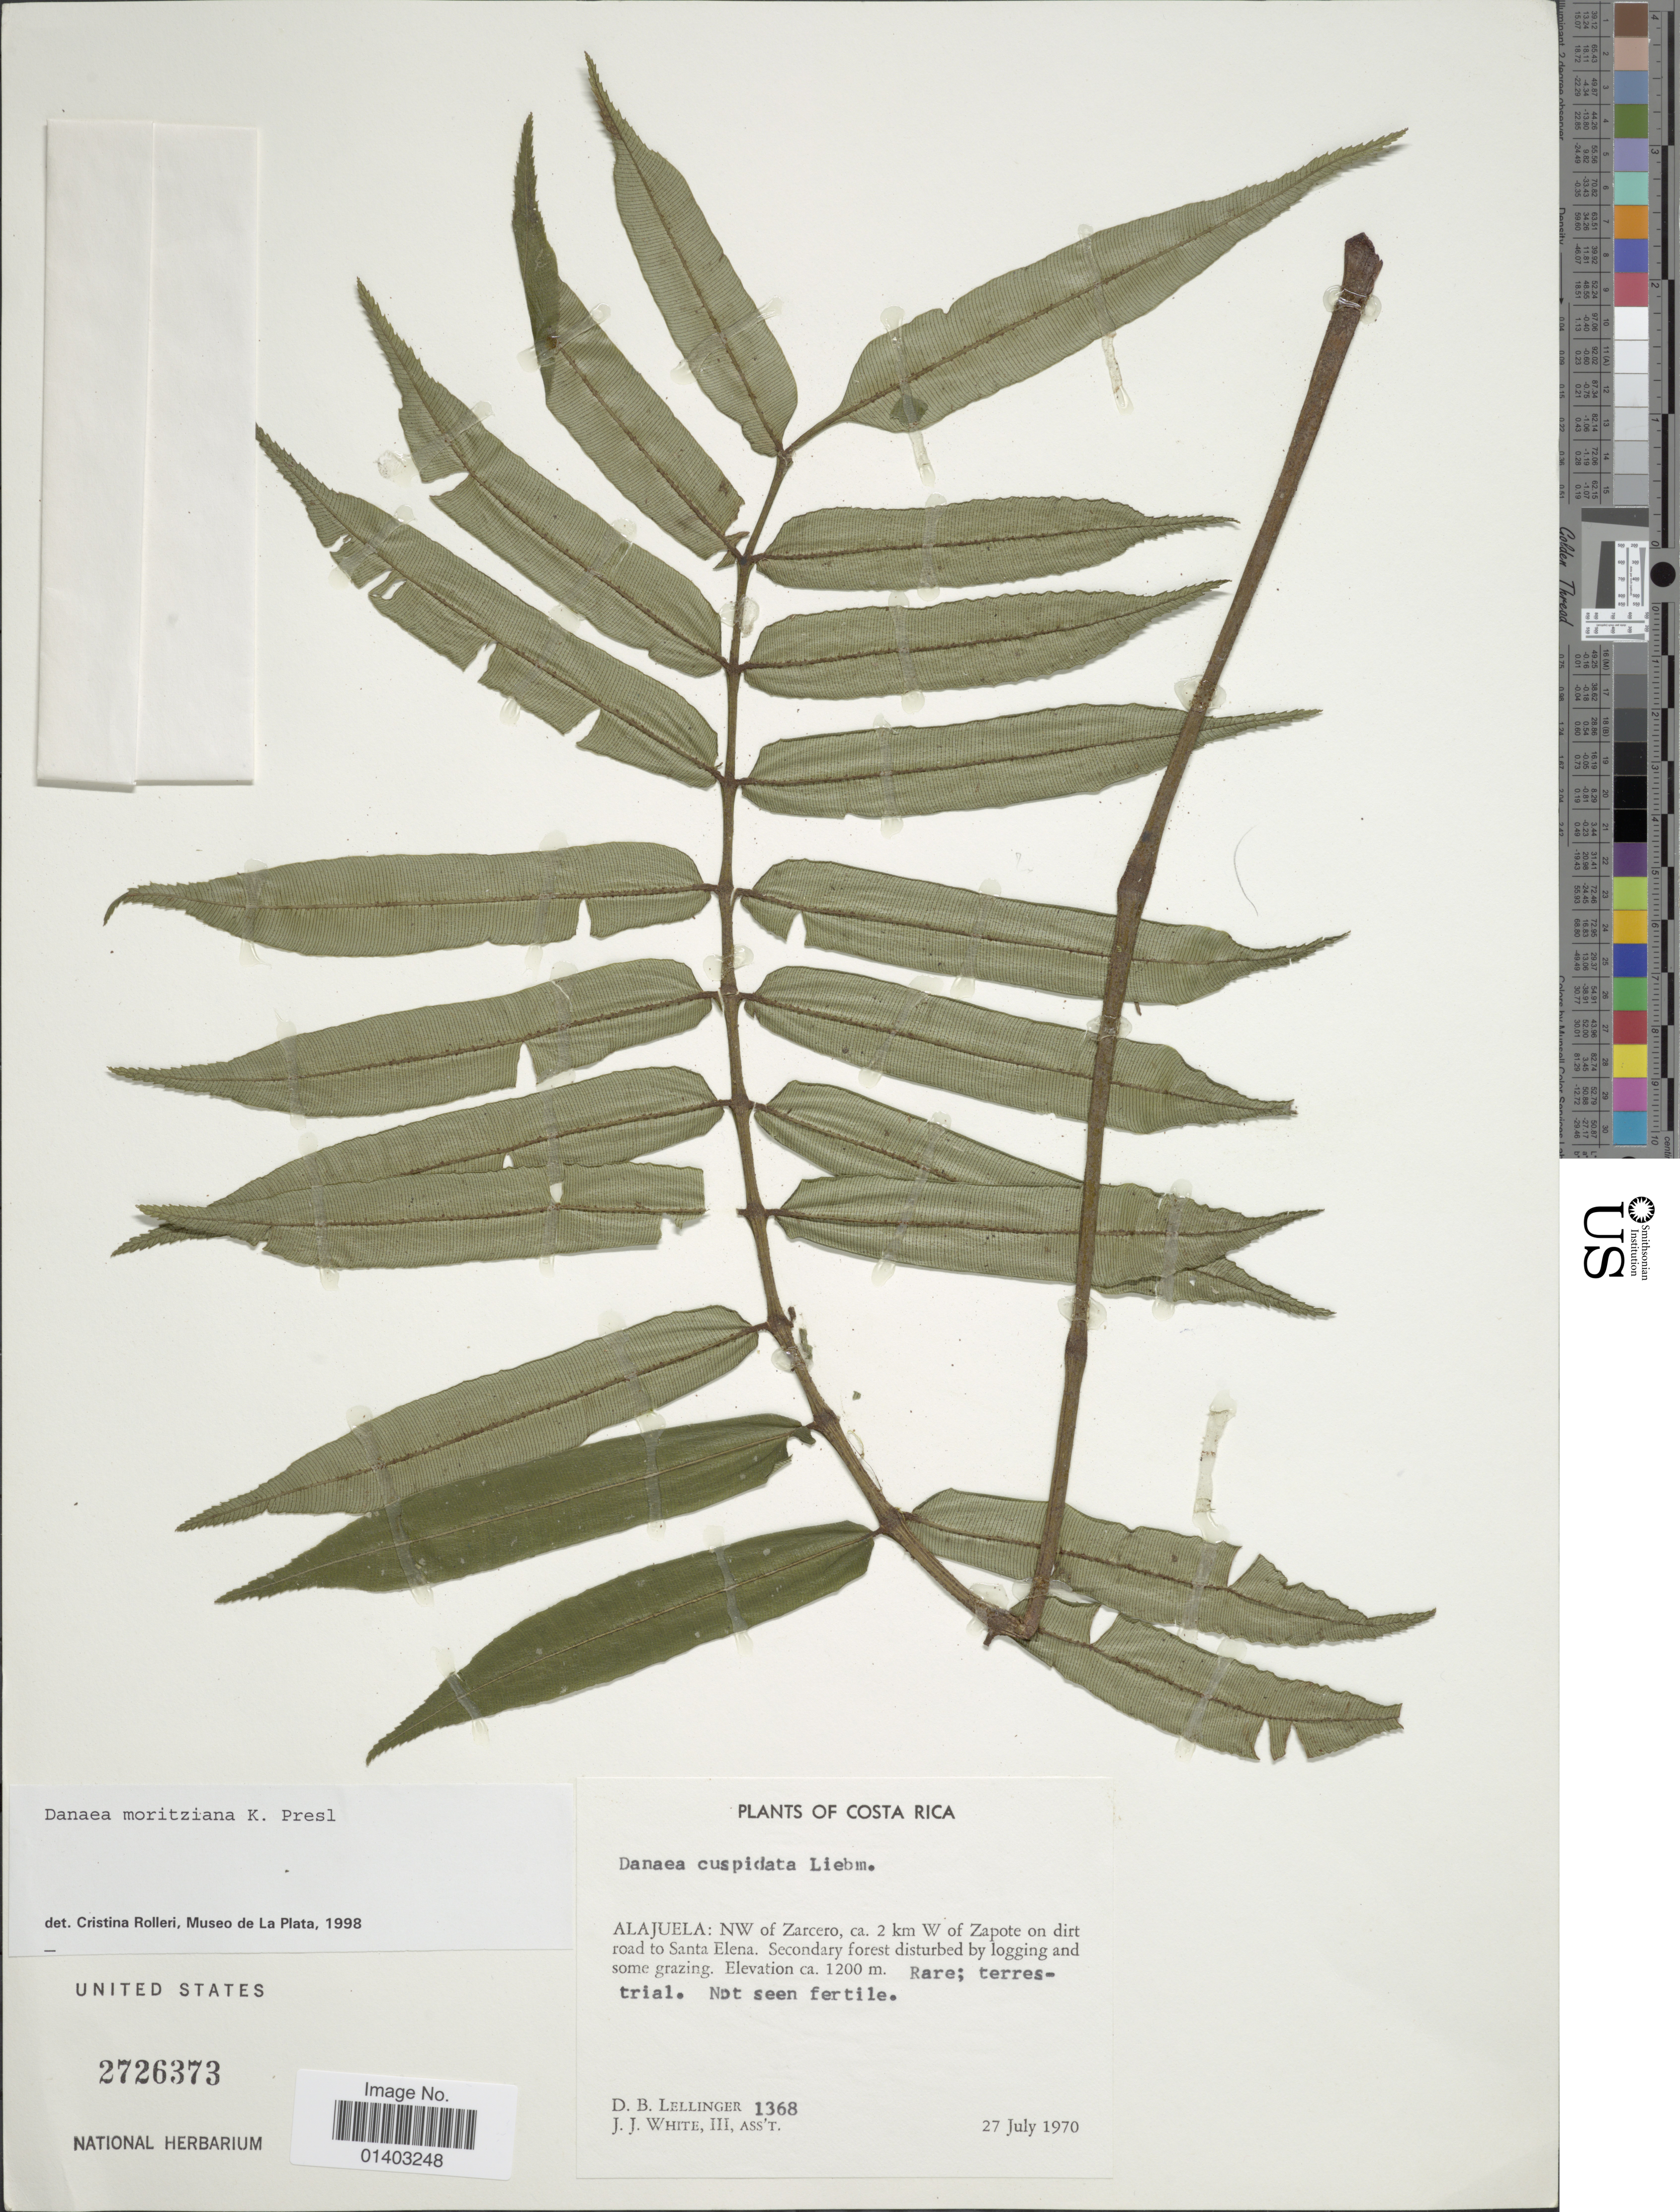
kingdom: Plantae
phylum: Tracheophyta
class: Polypodiopsida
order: Marattiales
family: Marattiaceae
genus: Danaea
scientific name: Danaea moritziana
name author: C. Presl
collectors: D. B. Lellinger & J. J. White III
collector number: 1368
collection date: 1970-07-27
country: Costa Rica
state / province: Alajuela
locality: NW of Zarcero, ca 2 km W of Zapote on dirt road to Santa Elena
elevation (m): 1200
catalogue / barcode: US 2726373